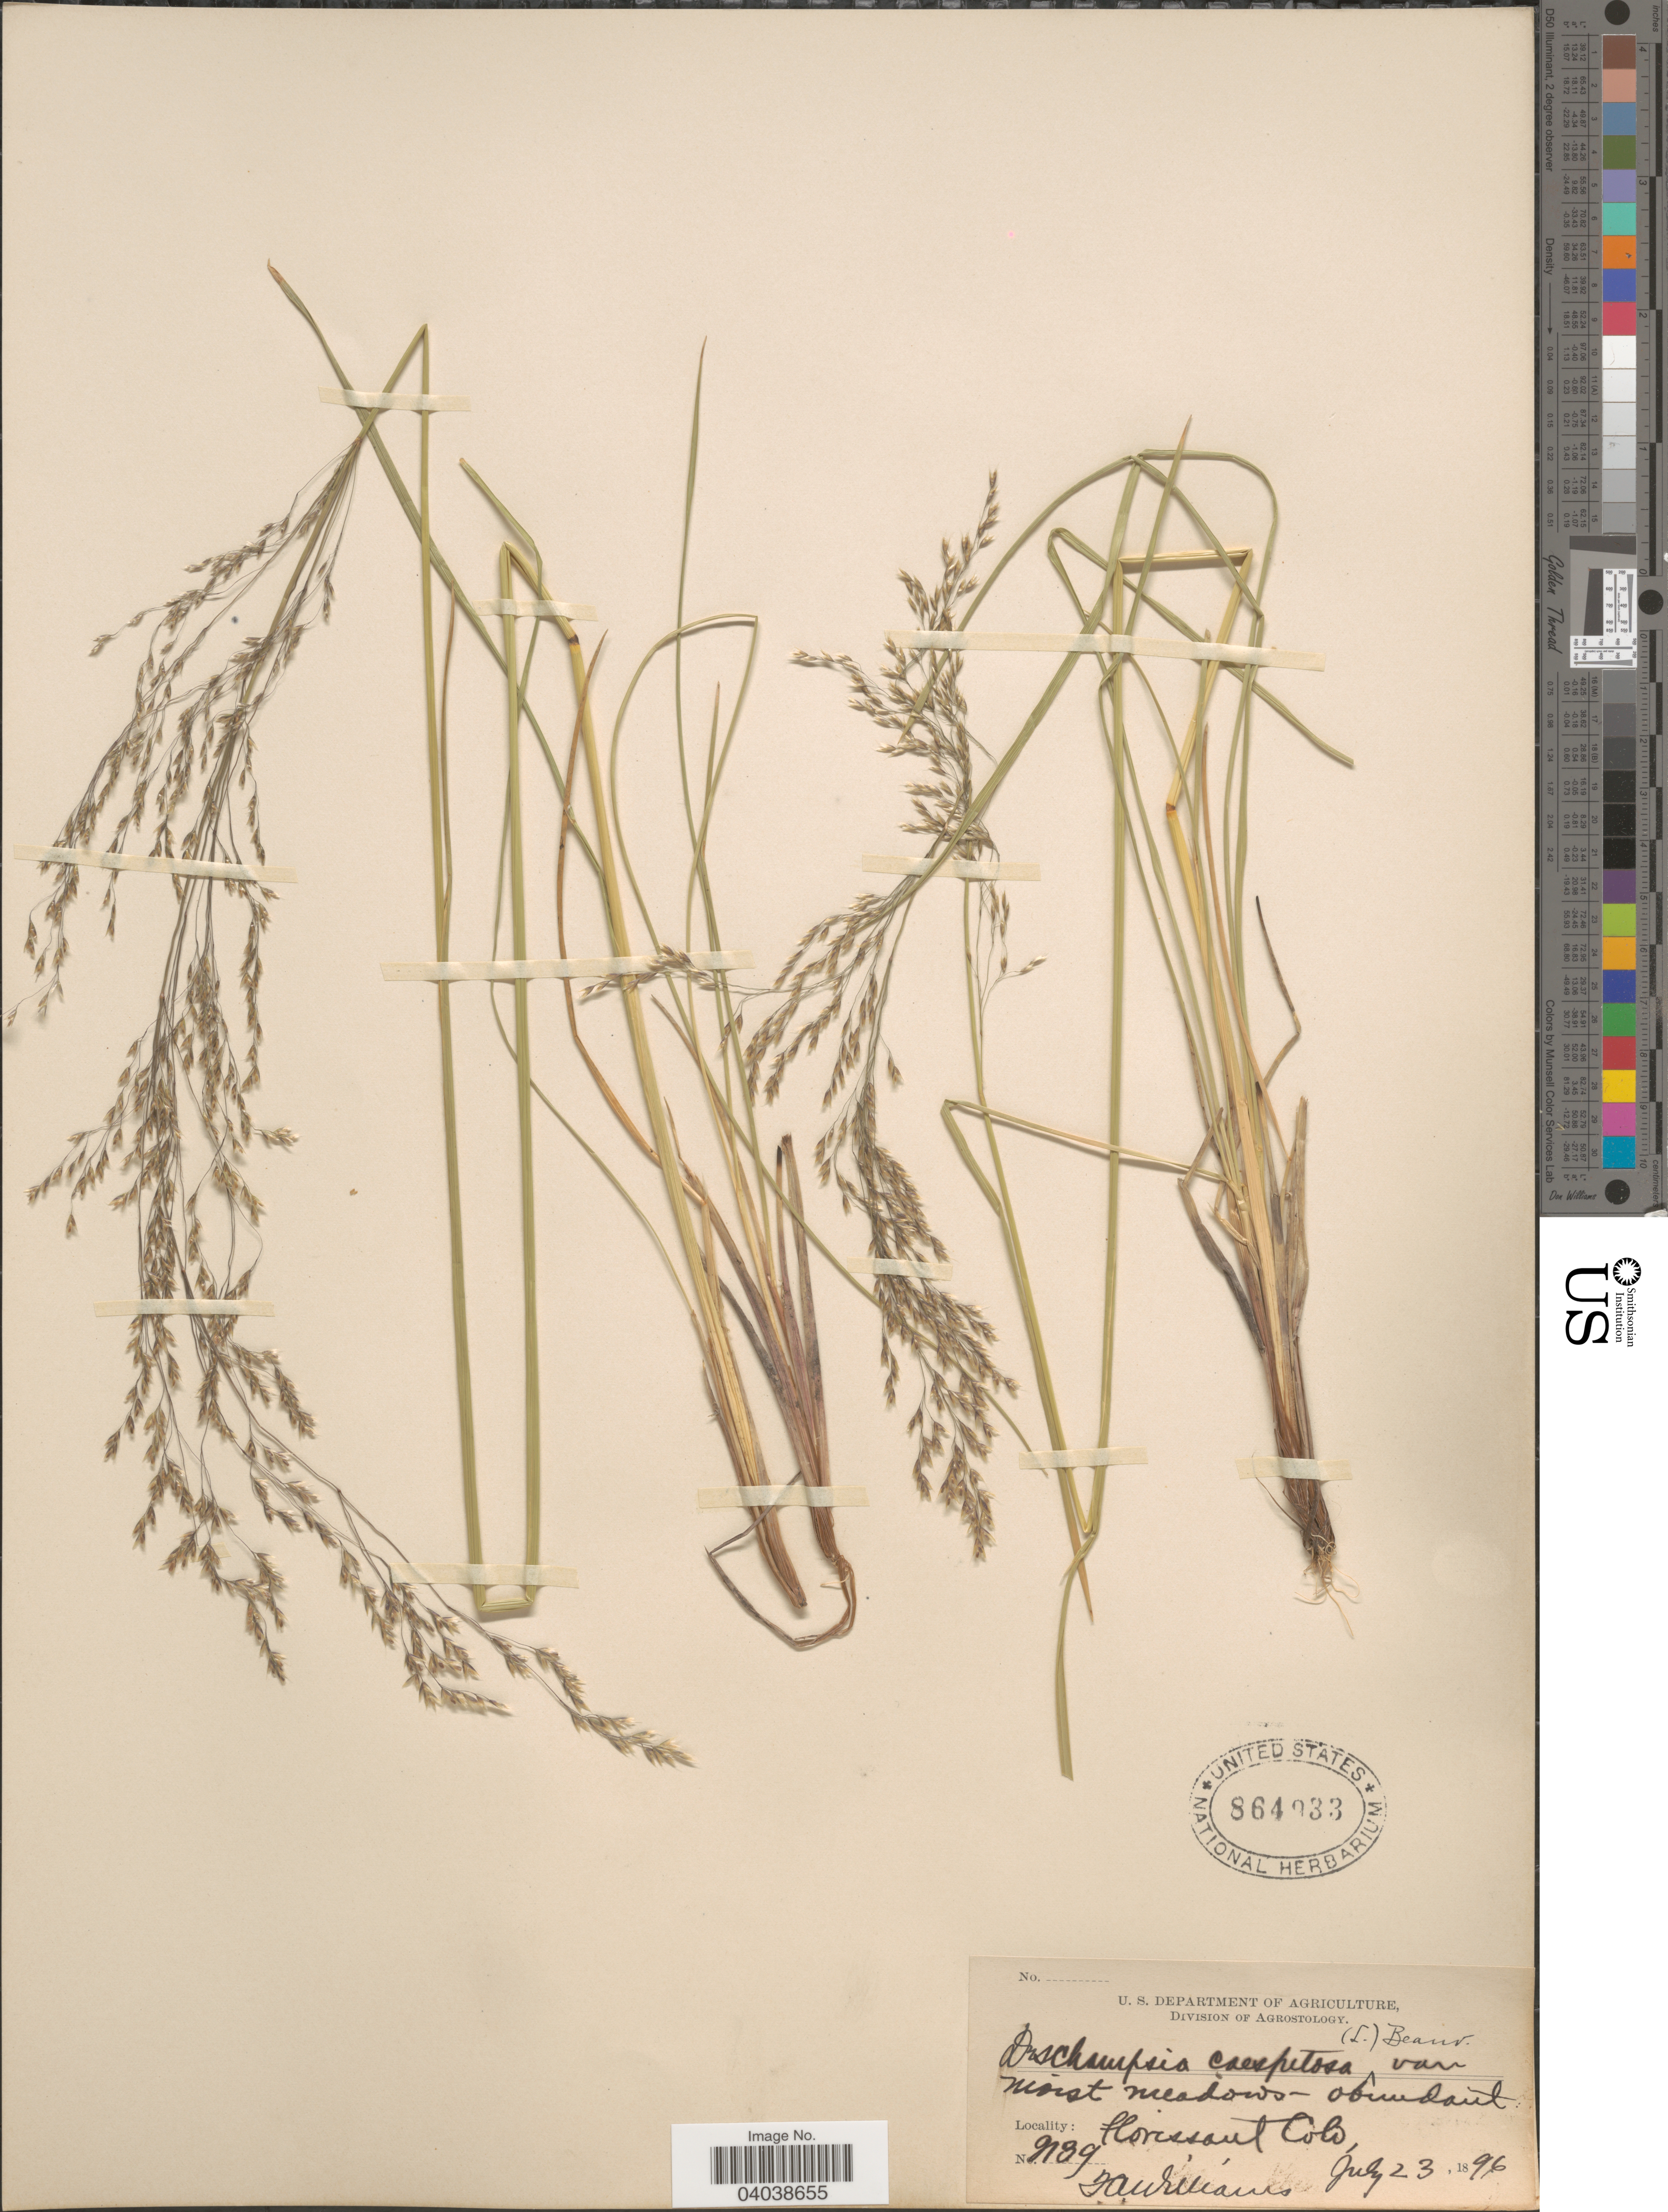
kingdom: Plantae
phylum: Tracheophyta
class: Liliopsida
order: Poales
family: Poaceae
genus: Deschampsia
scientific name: Deschampsia cespitosa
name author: (L.) P. Beauv.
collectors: T. Williams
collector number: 2139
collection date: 1896-07-23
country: United States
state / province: Colorado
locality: Florissant.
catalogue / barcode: US 864933